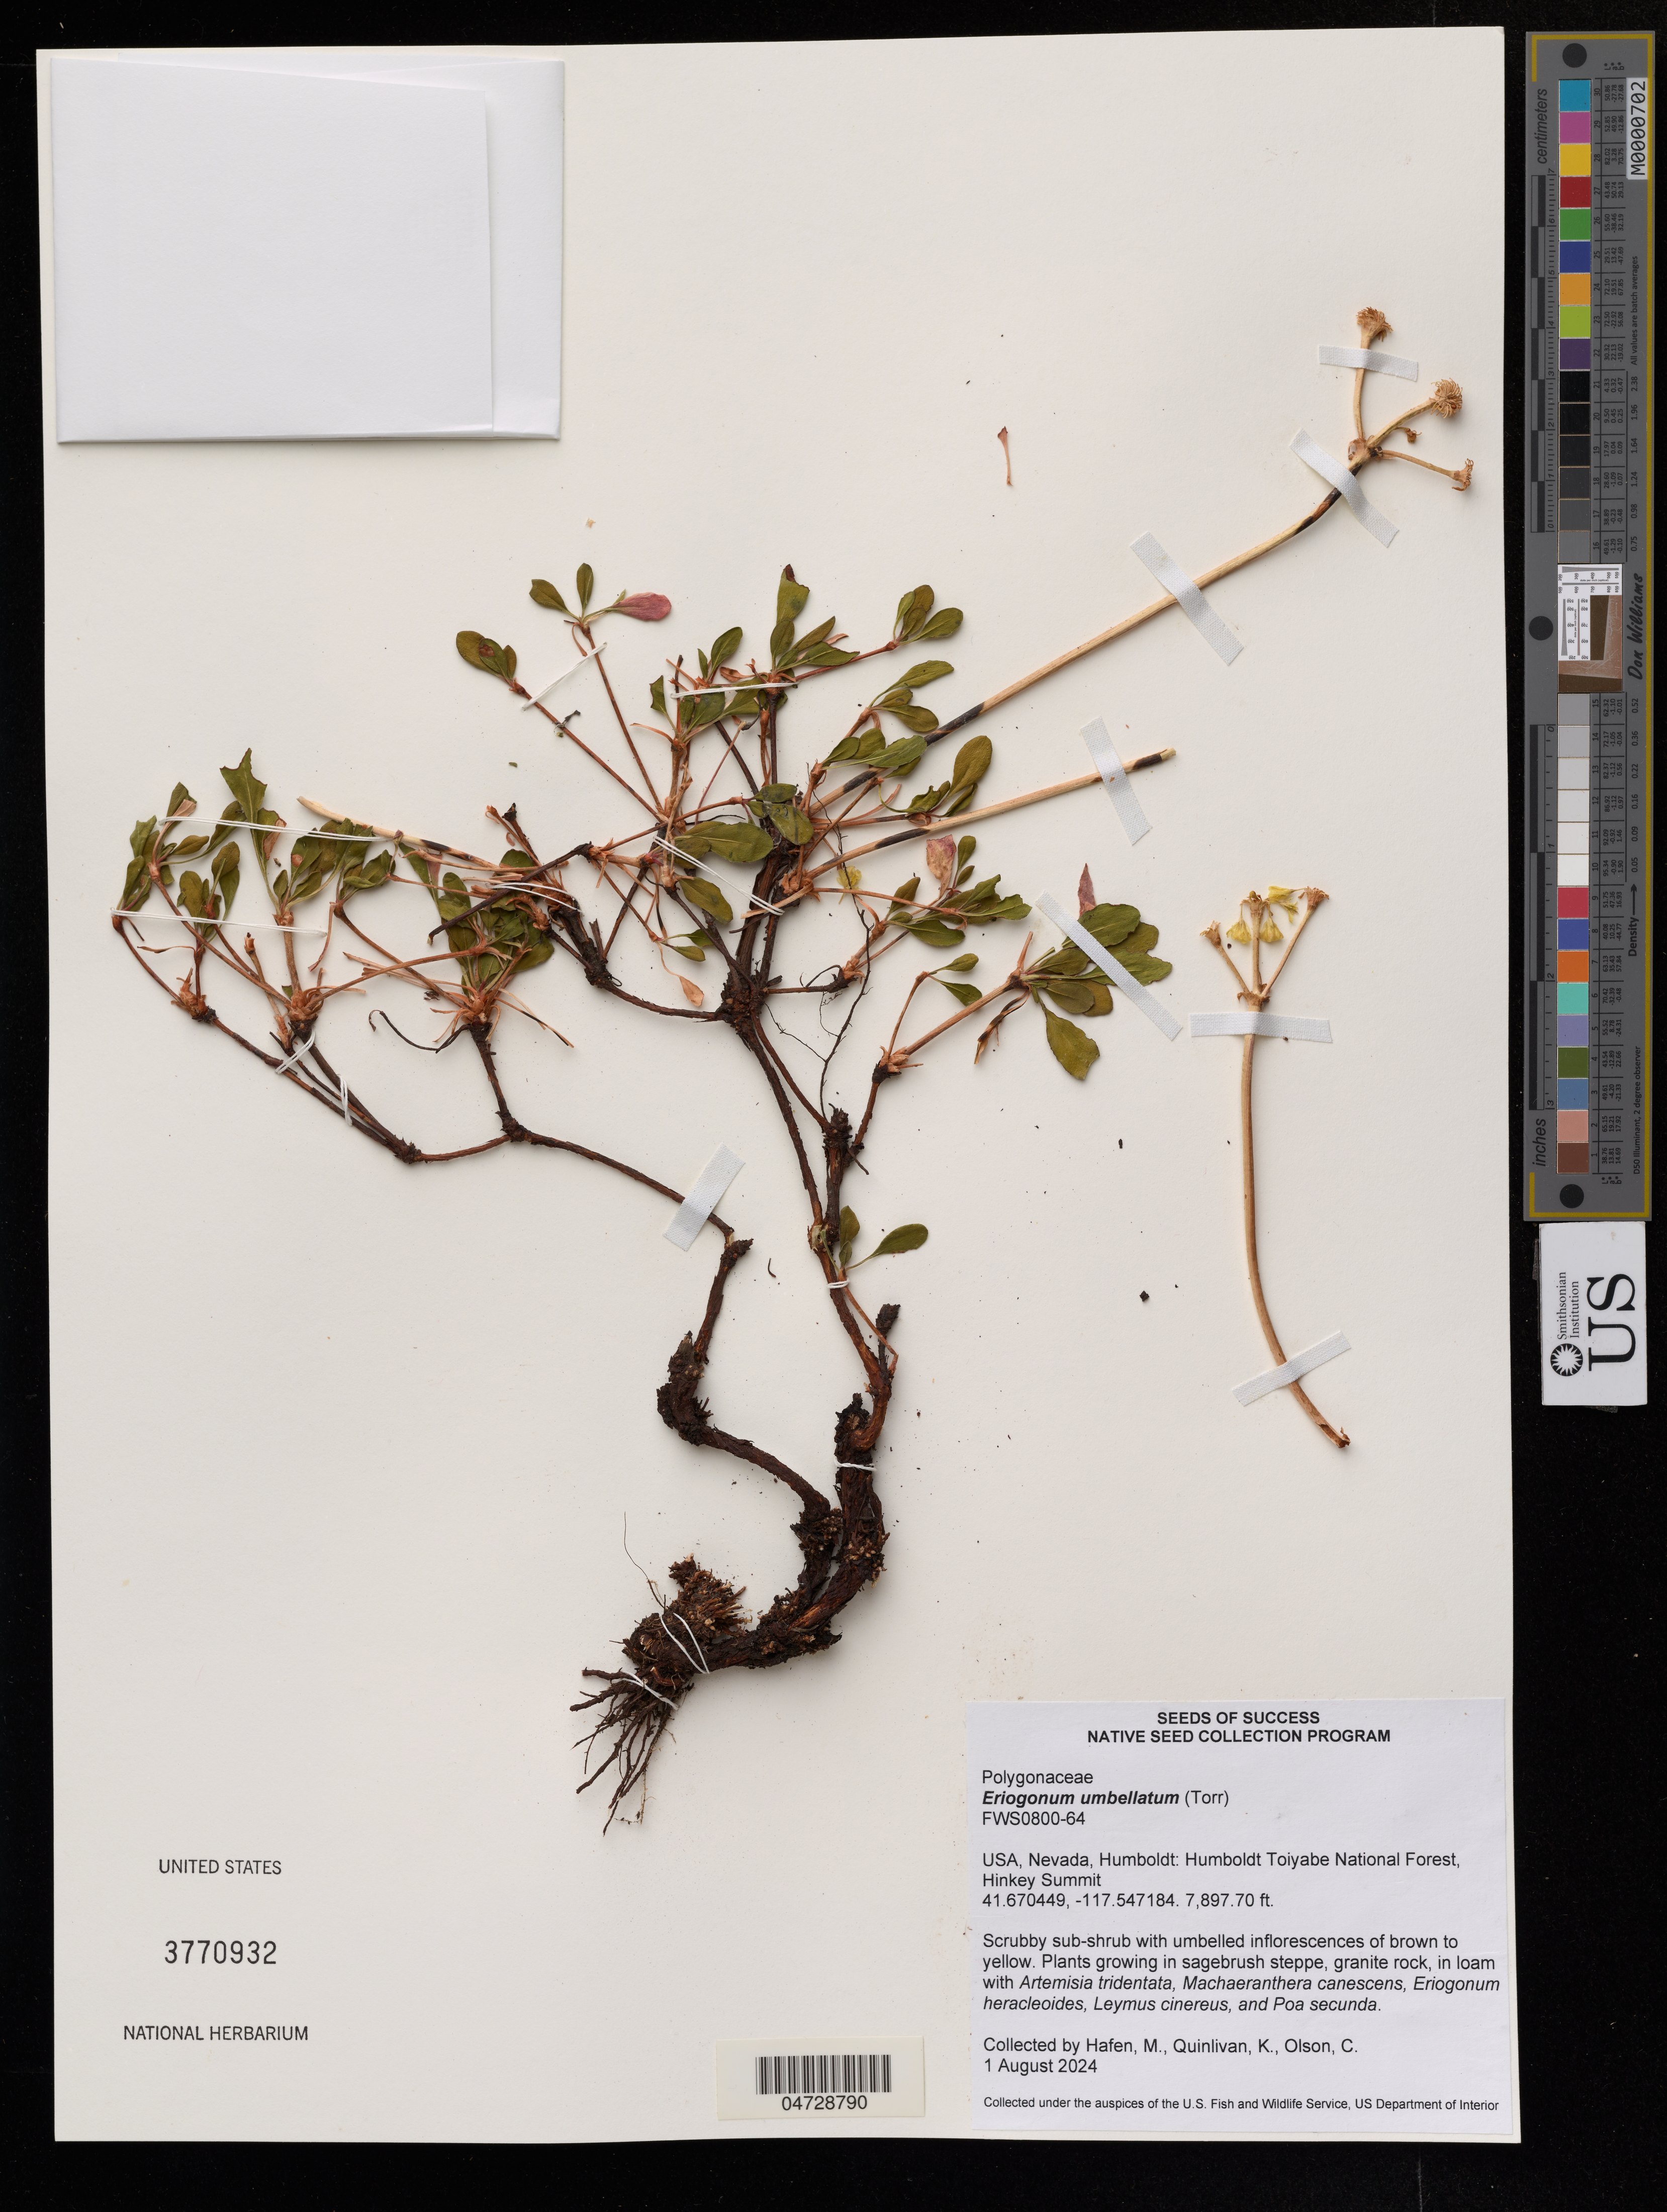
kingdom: Plantae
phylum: Tracheophyta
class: Magnoliopsida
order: Caryophyllales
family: Polygonaceae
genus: Eriogonum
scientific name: Eriogonum umbellatum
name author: Torr.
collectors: M. Hafen, K. Quinlivan & C. Olson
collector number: FWS0800-64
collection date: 2024-08-01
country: United States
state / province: Nevada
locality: Humboldt: Humboldt Toiyabe National Forest, Hinkey Summit.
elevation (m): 2407.22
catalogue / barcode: US 3770932